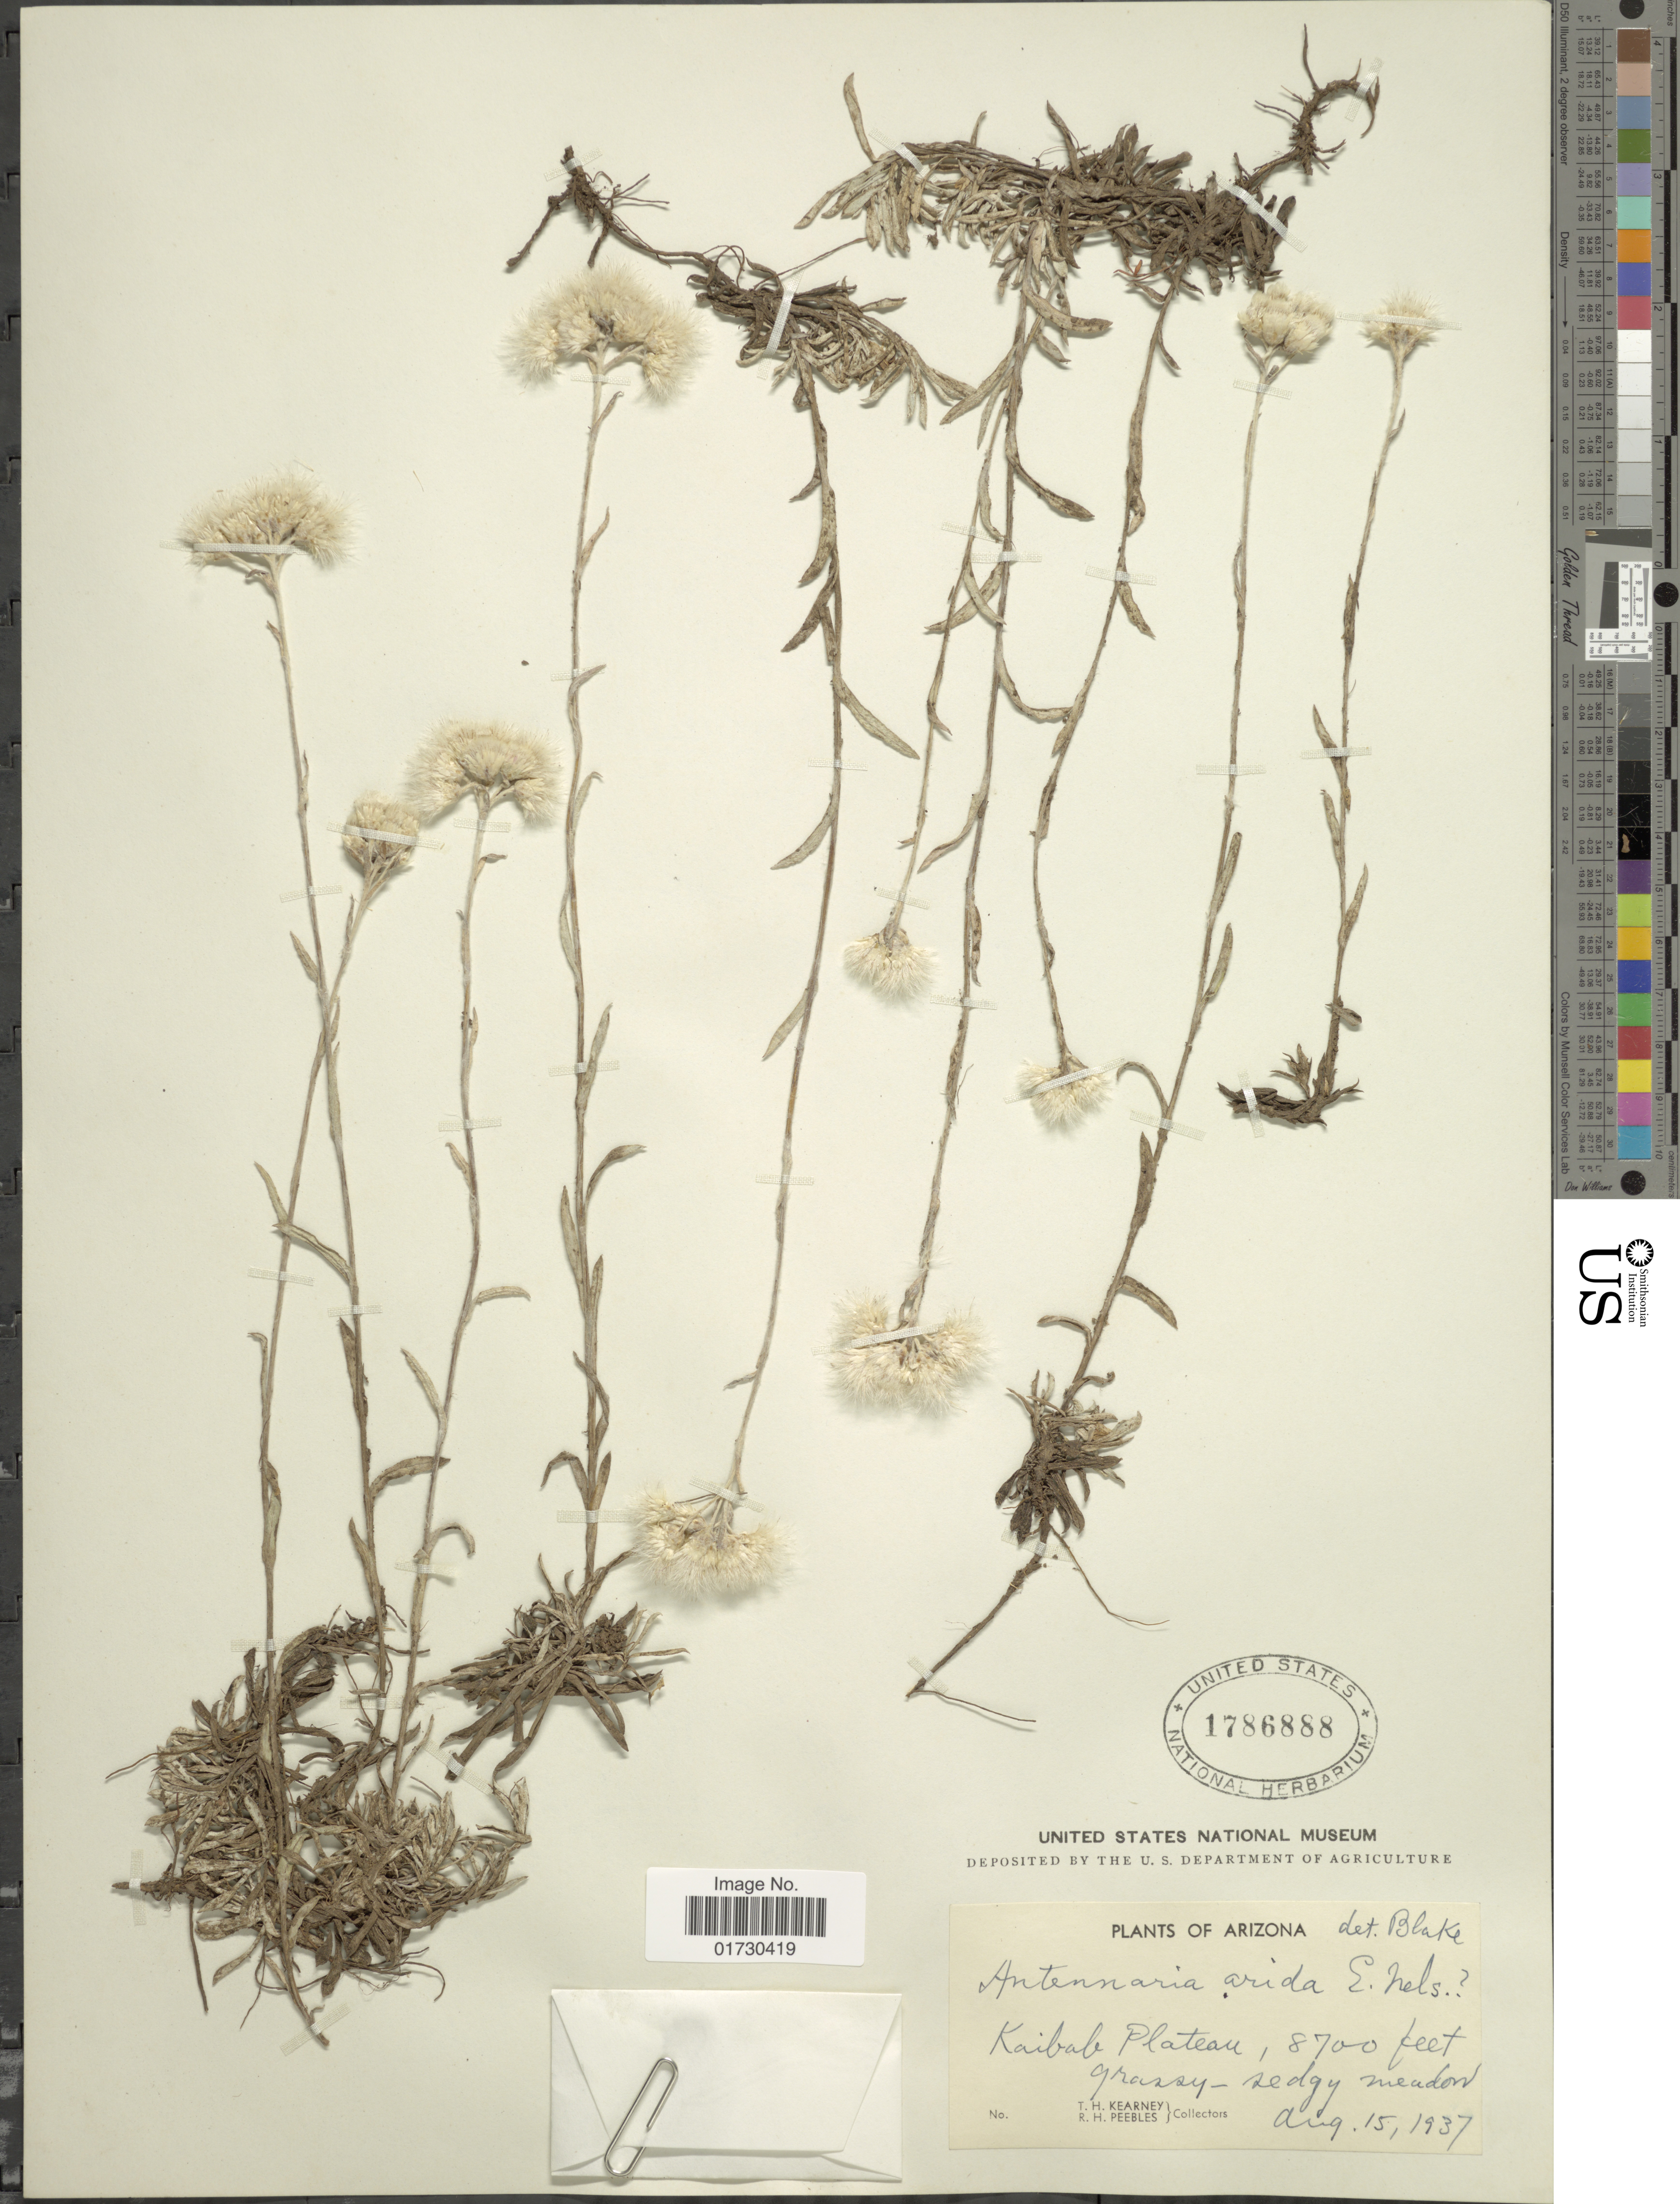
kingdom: Plantae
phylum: Tracheophyta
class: Magnoliopsida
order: Asterales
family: Asteraceae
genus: Antennaria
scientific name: Antennaria arida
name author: E.E. Nelson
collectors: T. H. Kearney & R. H. Peebles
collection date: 1937-08-15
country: United States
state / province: Arizona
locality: Kiabab Plateau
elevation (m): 2652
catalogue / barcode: US 1786888